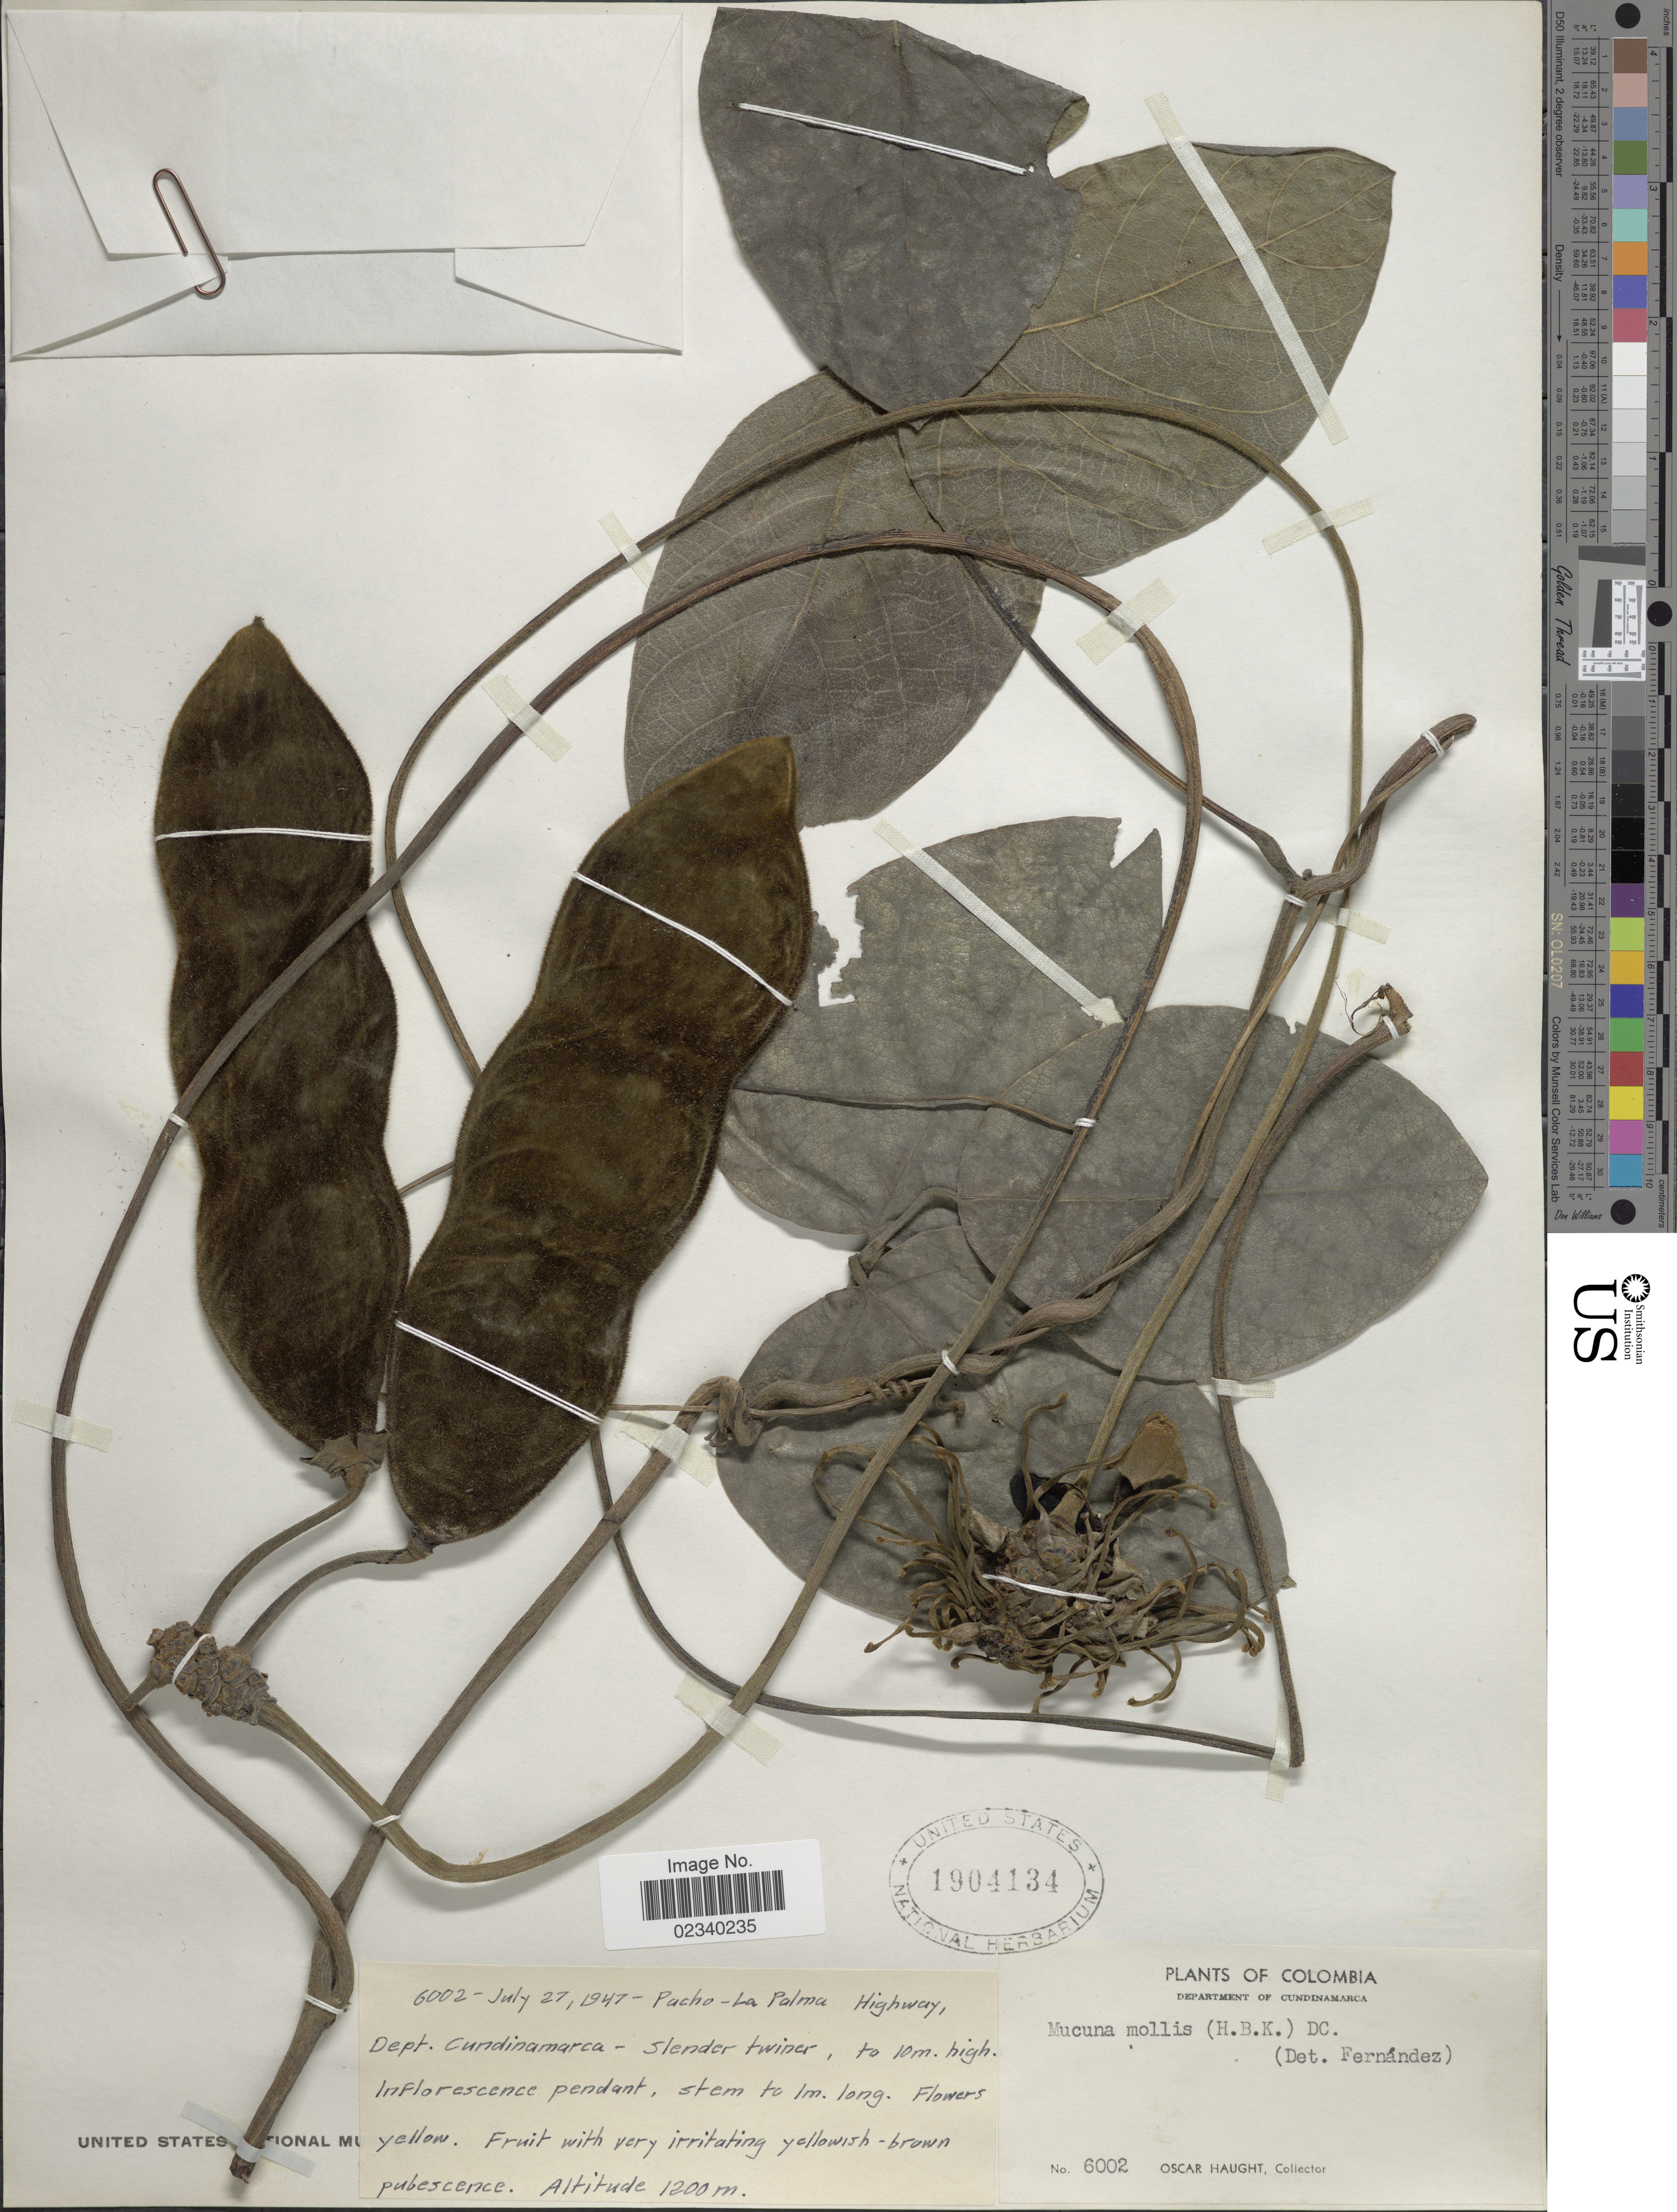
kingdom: Plantae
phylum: Tracheophyta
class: Magnoliopsida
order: Fabales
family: Fabaceae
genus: Mucuna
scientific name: Mucuna mollis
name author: (Kunth) DC.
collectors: O. L. Haught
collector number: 6002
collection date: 1947-07-27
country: Colombia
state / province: Cundinamarca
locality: Department of Cundinamarca. Pacho-La Palma Highway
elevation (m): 1200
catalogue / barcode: US 1904134